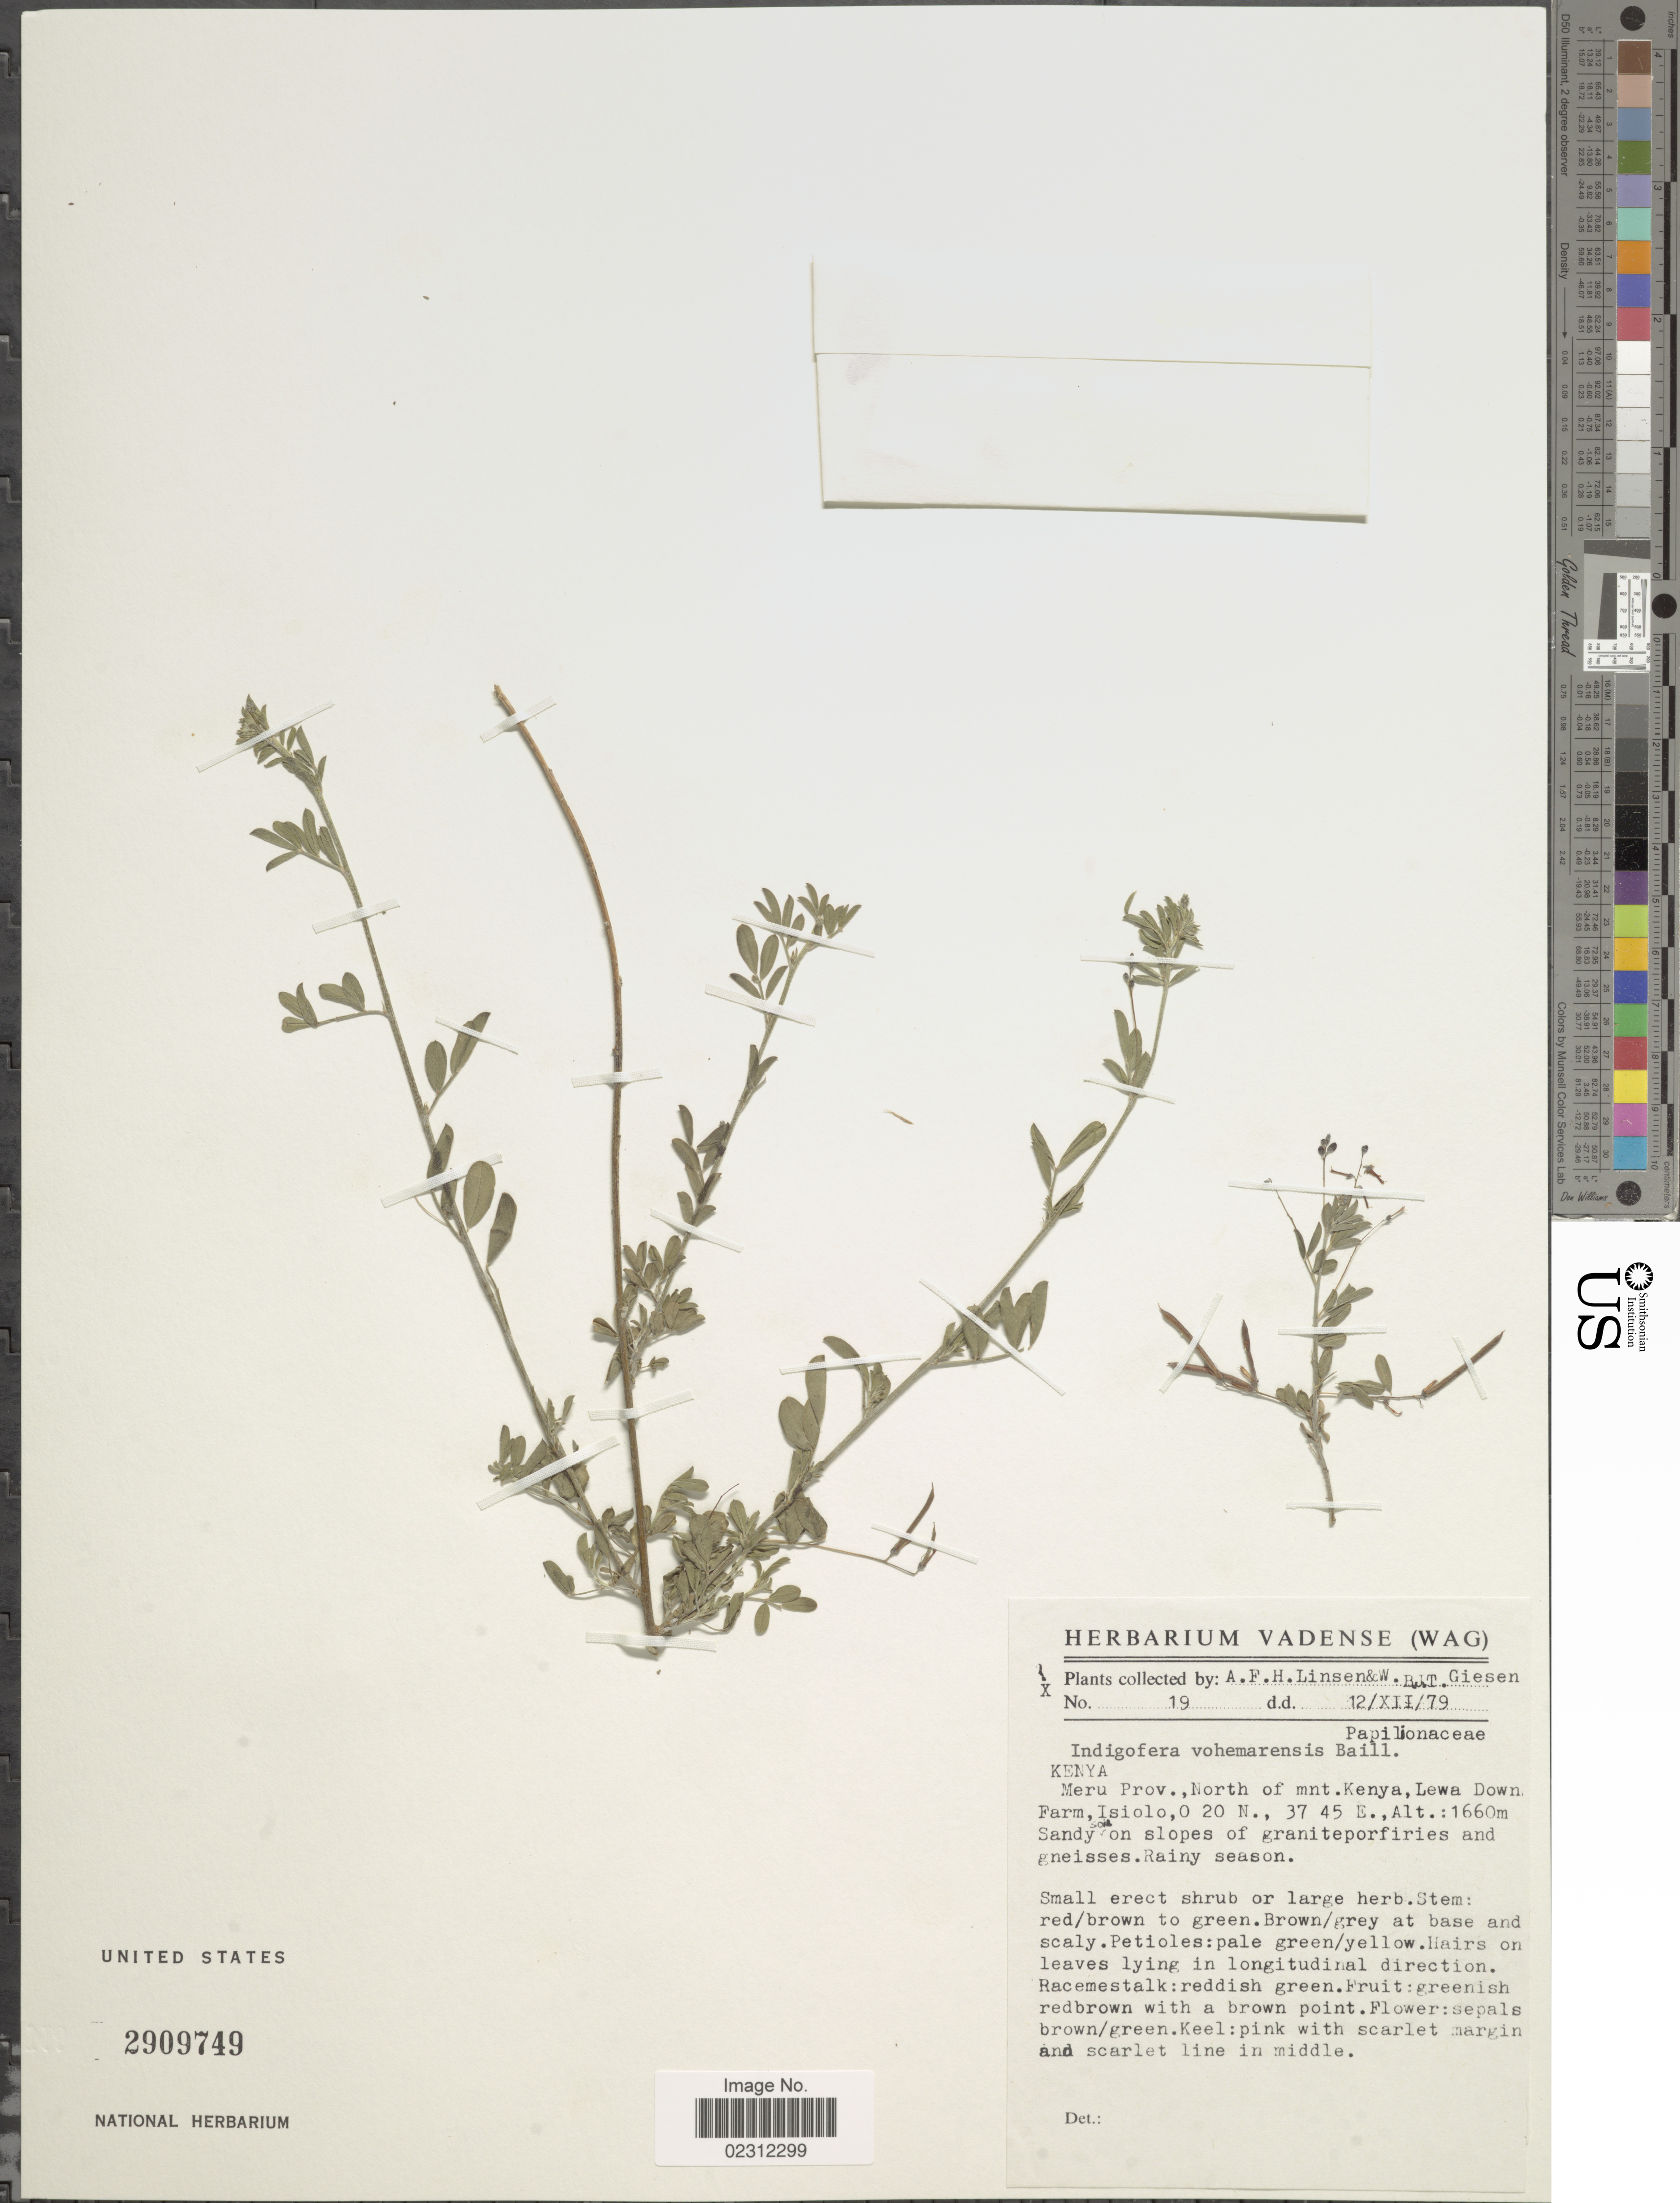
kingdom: Plantae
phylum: Tracheophyta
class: Magnoliopsida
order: Fabales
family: Fabaceae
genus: Indigofera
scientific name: Indigofera vohemarensis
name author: Baill.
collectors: A. Linsen & W. Giesen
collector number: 19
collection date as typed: Transcribed d/m/y: 12/12/79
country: Kenya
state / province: Meru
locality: North of mnt. Kenya, Lewa Down Farm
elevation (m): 1660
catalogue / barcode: US 2909749